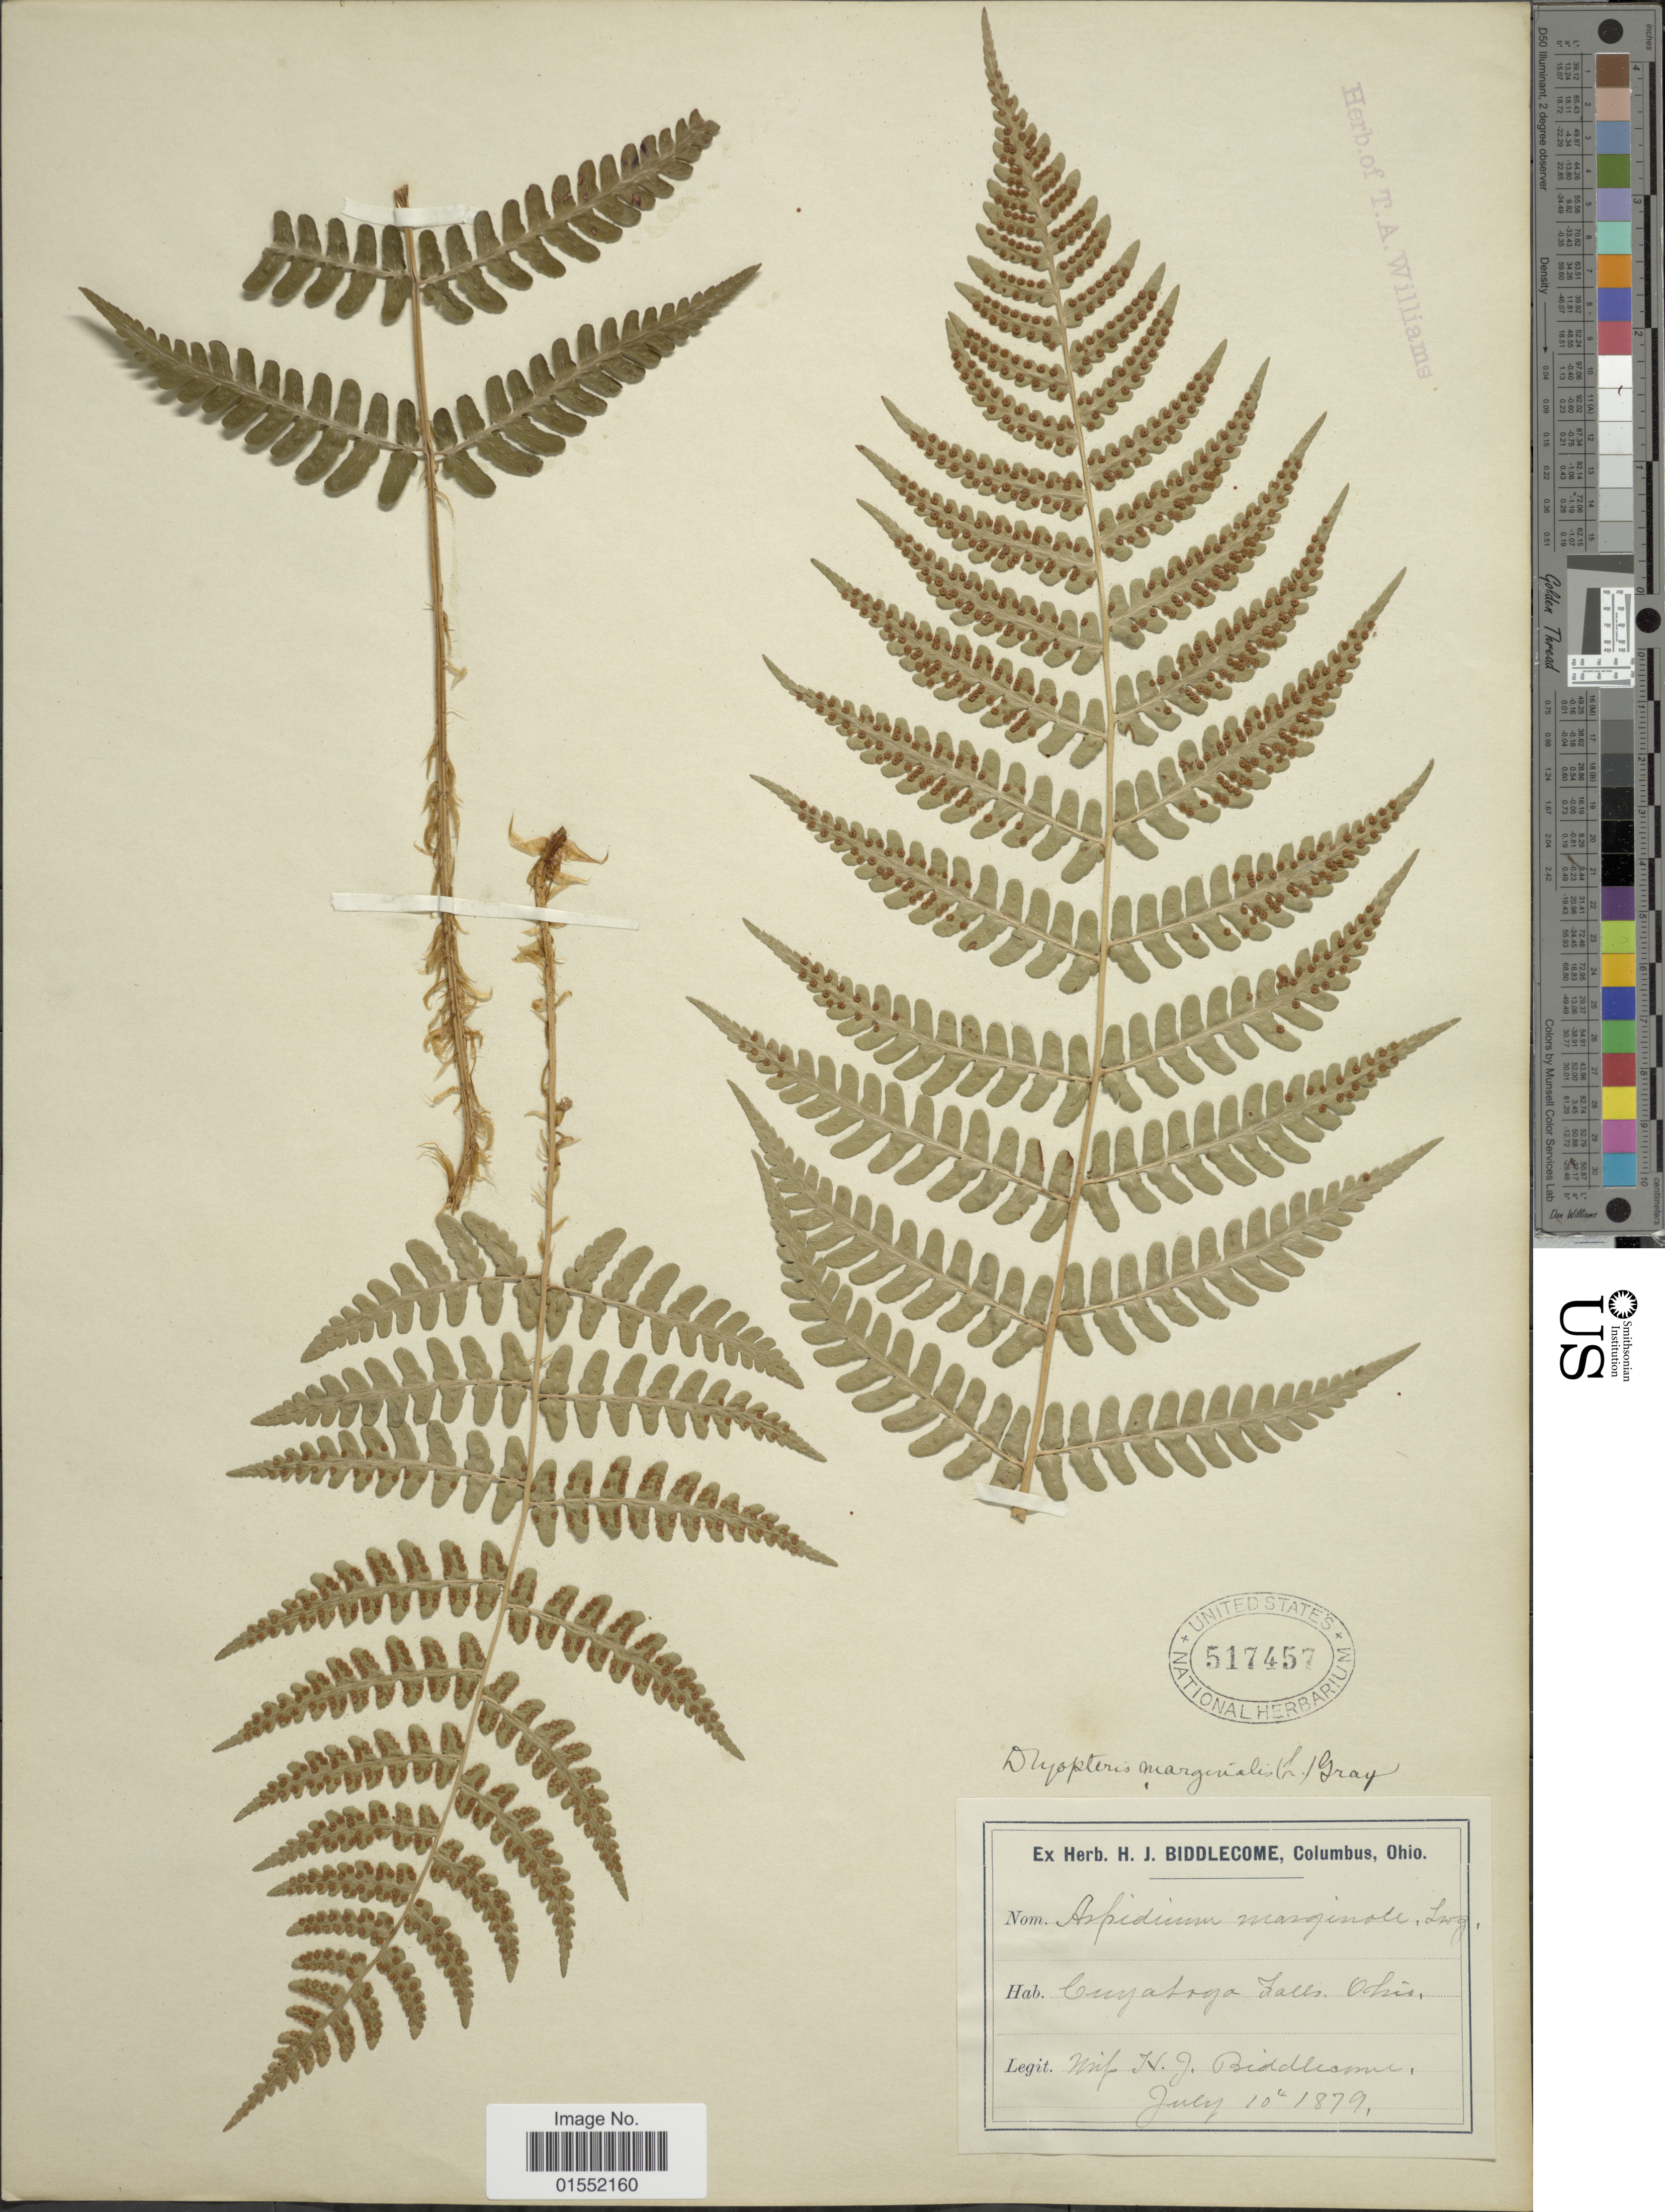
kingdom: Plantae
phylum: Tracheophyta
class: Polypodiopsida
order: Polypodiales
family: Dryopteridaceae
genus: Dryopteris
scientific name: Dryopteris marginalis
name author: (L.) A. Gray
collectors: H. Biddlecome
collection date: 1879-07-10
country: United States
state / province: Ohio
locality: Cuyahoga Falls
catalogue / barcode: US 517457